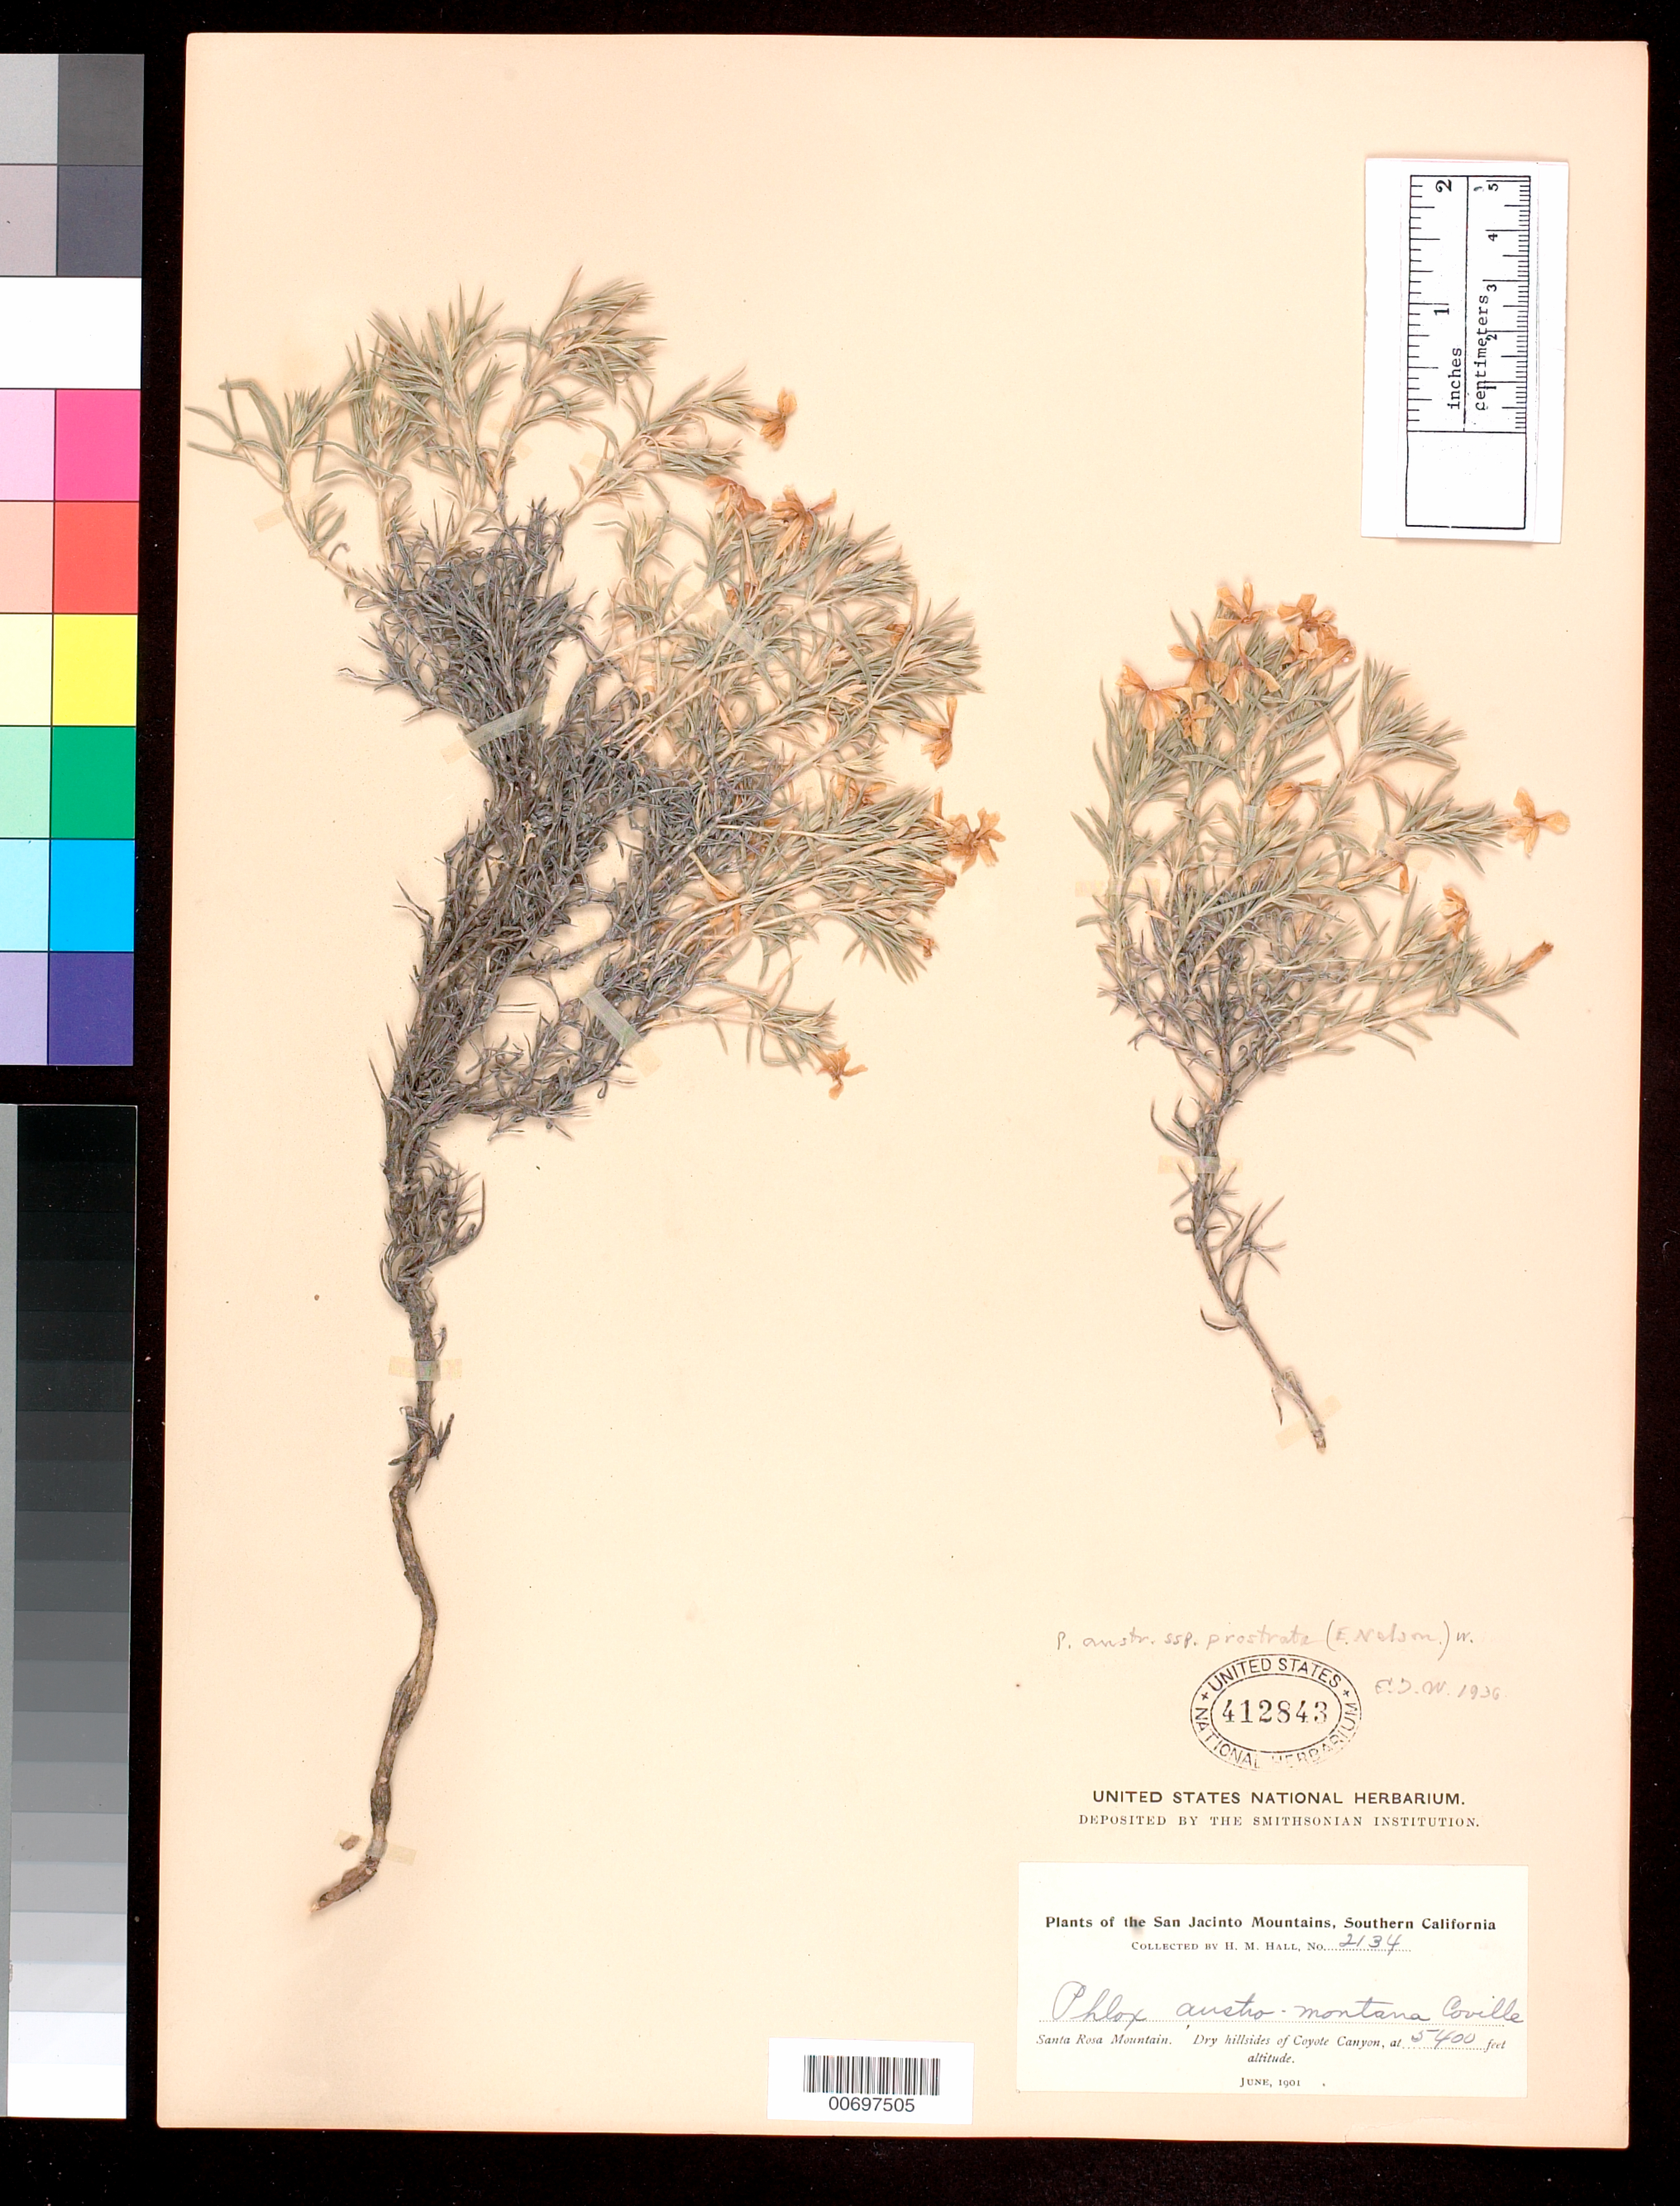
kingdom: Plantae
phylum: Tracheophyta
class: Magnoliopsida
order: Ericales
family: Polemoniaceae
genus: Phlox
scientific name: Phlox austromontana subsp. prostrata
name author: (E.E. Nelson) Wherry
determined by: Wherry, E.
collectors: H. M. Hall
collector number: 2134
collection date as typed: Jun 1901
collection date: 1901-06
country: United States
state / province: California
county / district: Riverside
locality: San Jacinto Mts., Santa Rosa Mt., Coyote Canyon.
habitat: Dry hillsides.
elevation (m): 1646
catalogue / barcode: US 412843